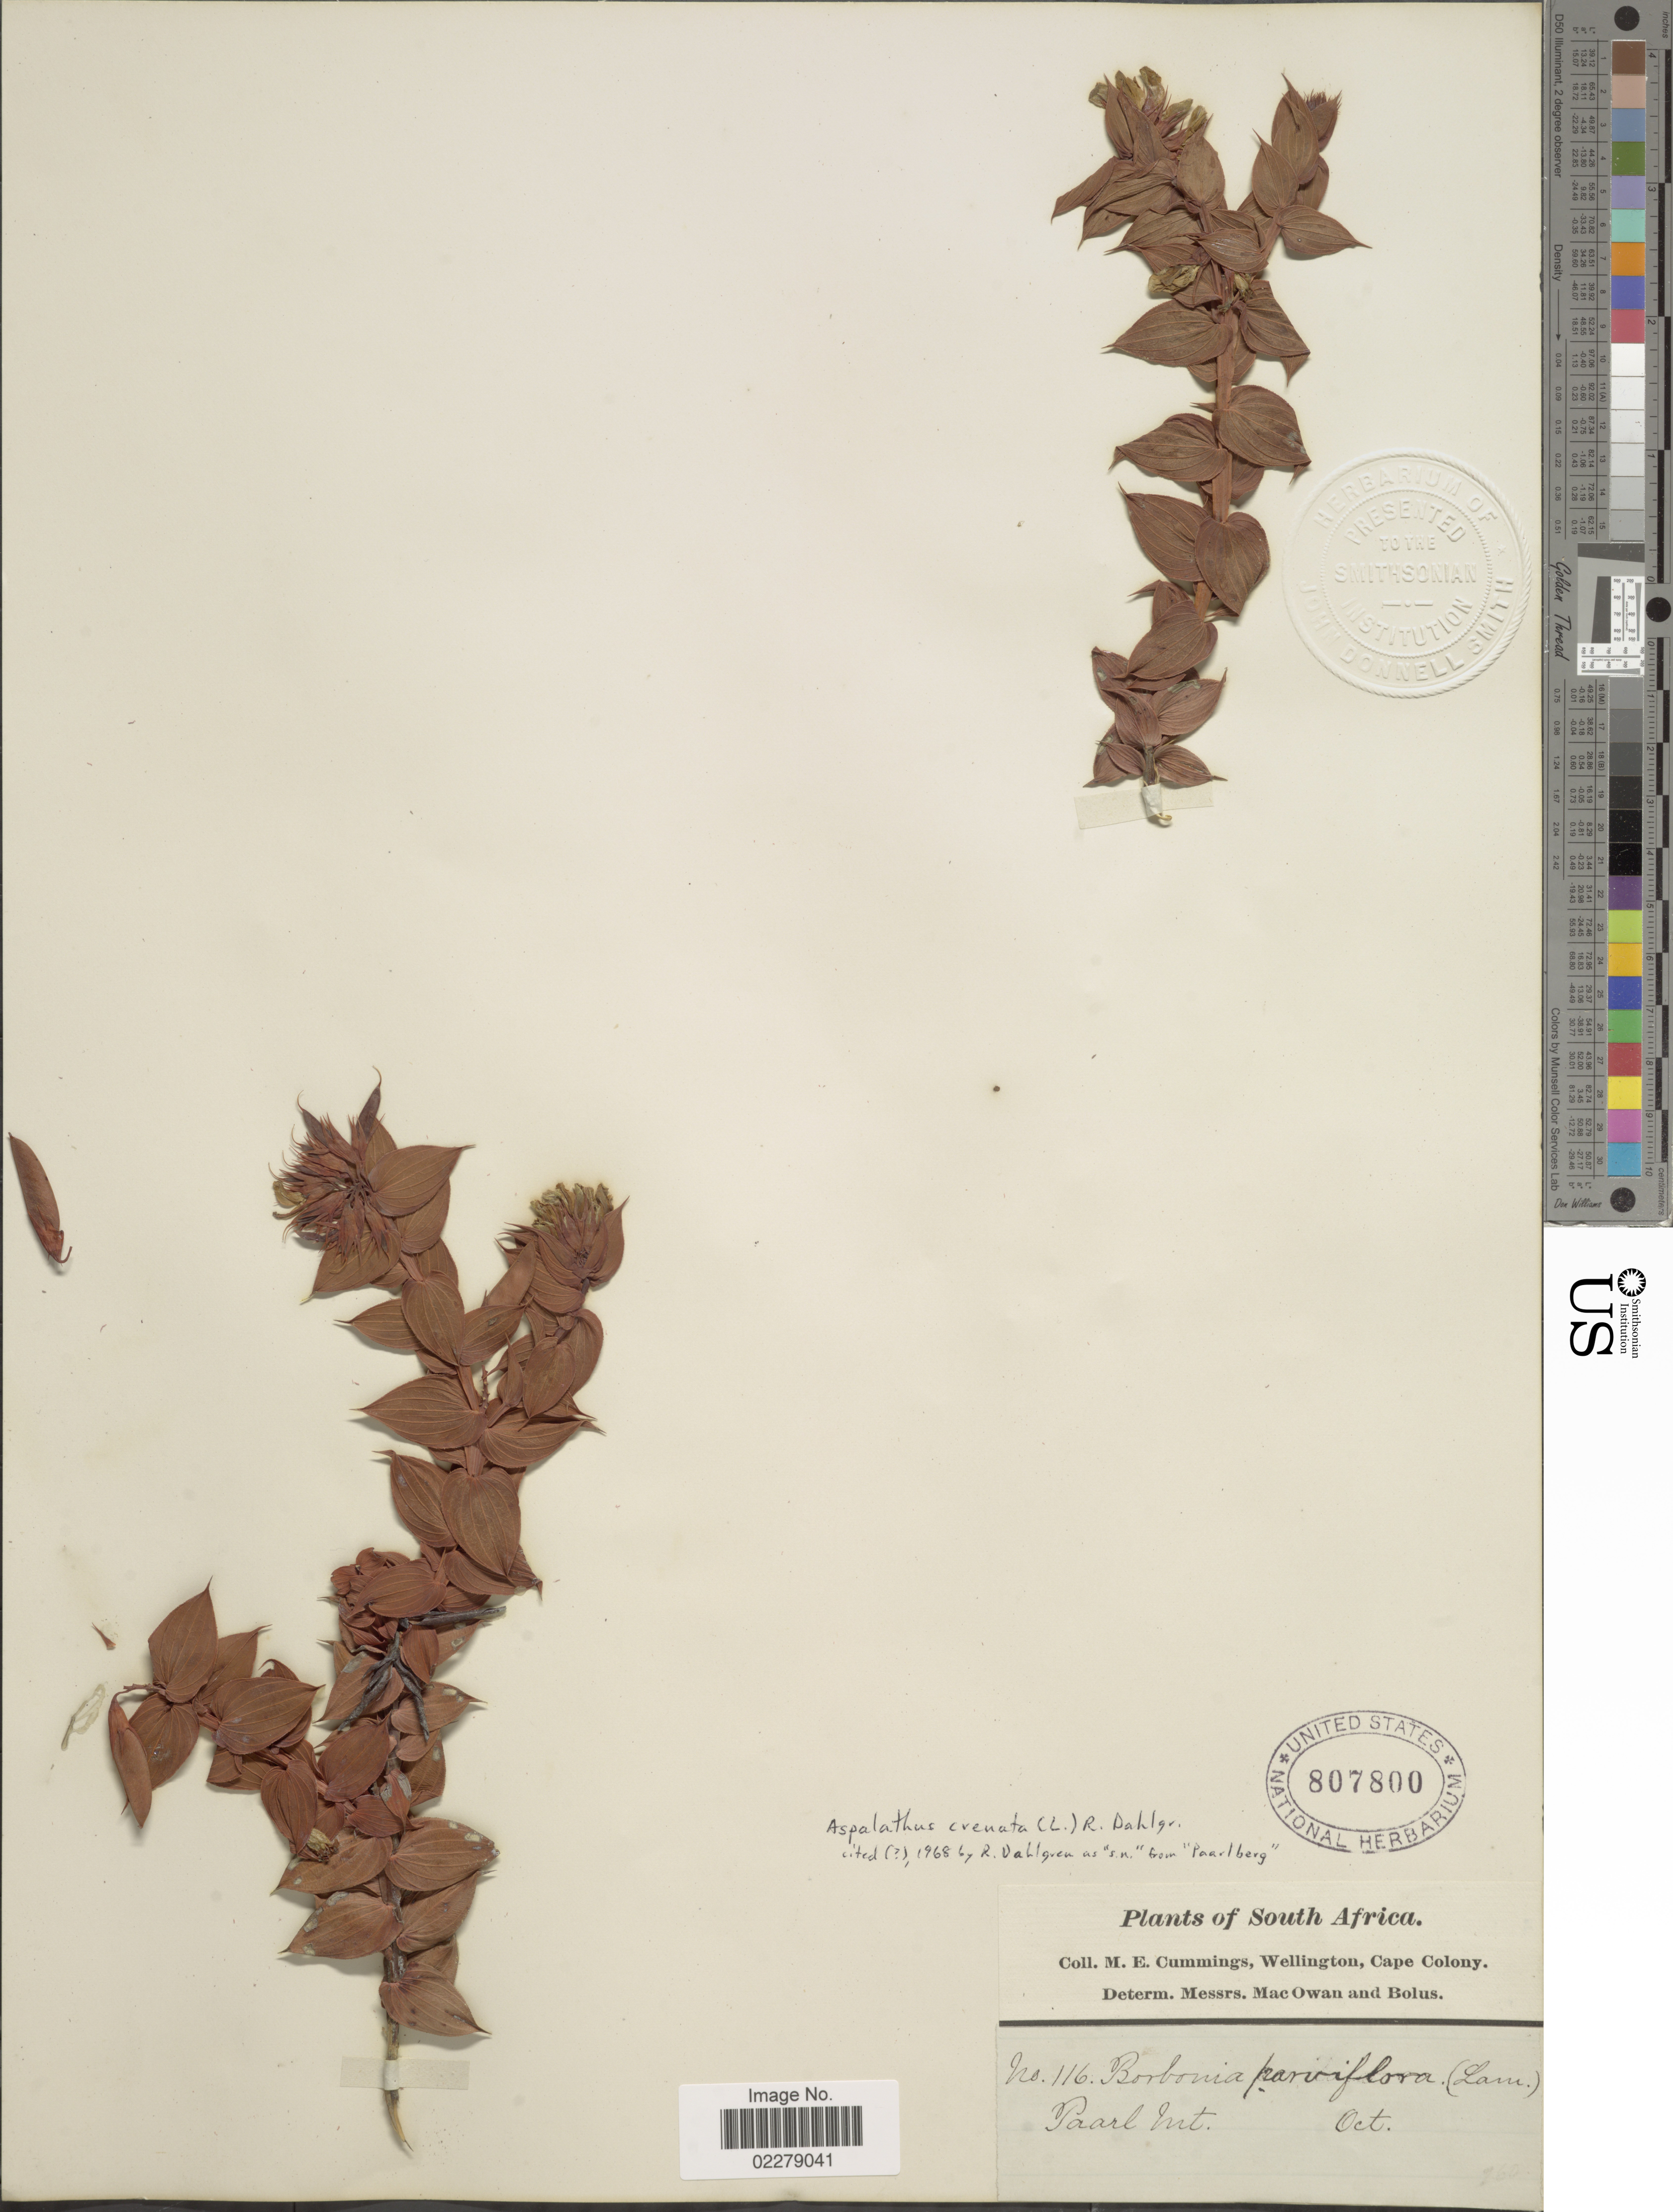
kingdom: Plantae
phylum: Tracheophyta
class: Magnoliopsida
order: Fabales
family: Fabaceae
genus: Aspalathus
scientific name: Aspalathus crenata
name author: (L.) R. Dahlgren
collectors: M. E. Cummings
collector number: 116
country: South Africa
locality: Paarl Mt.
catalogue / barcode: US 807800